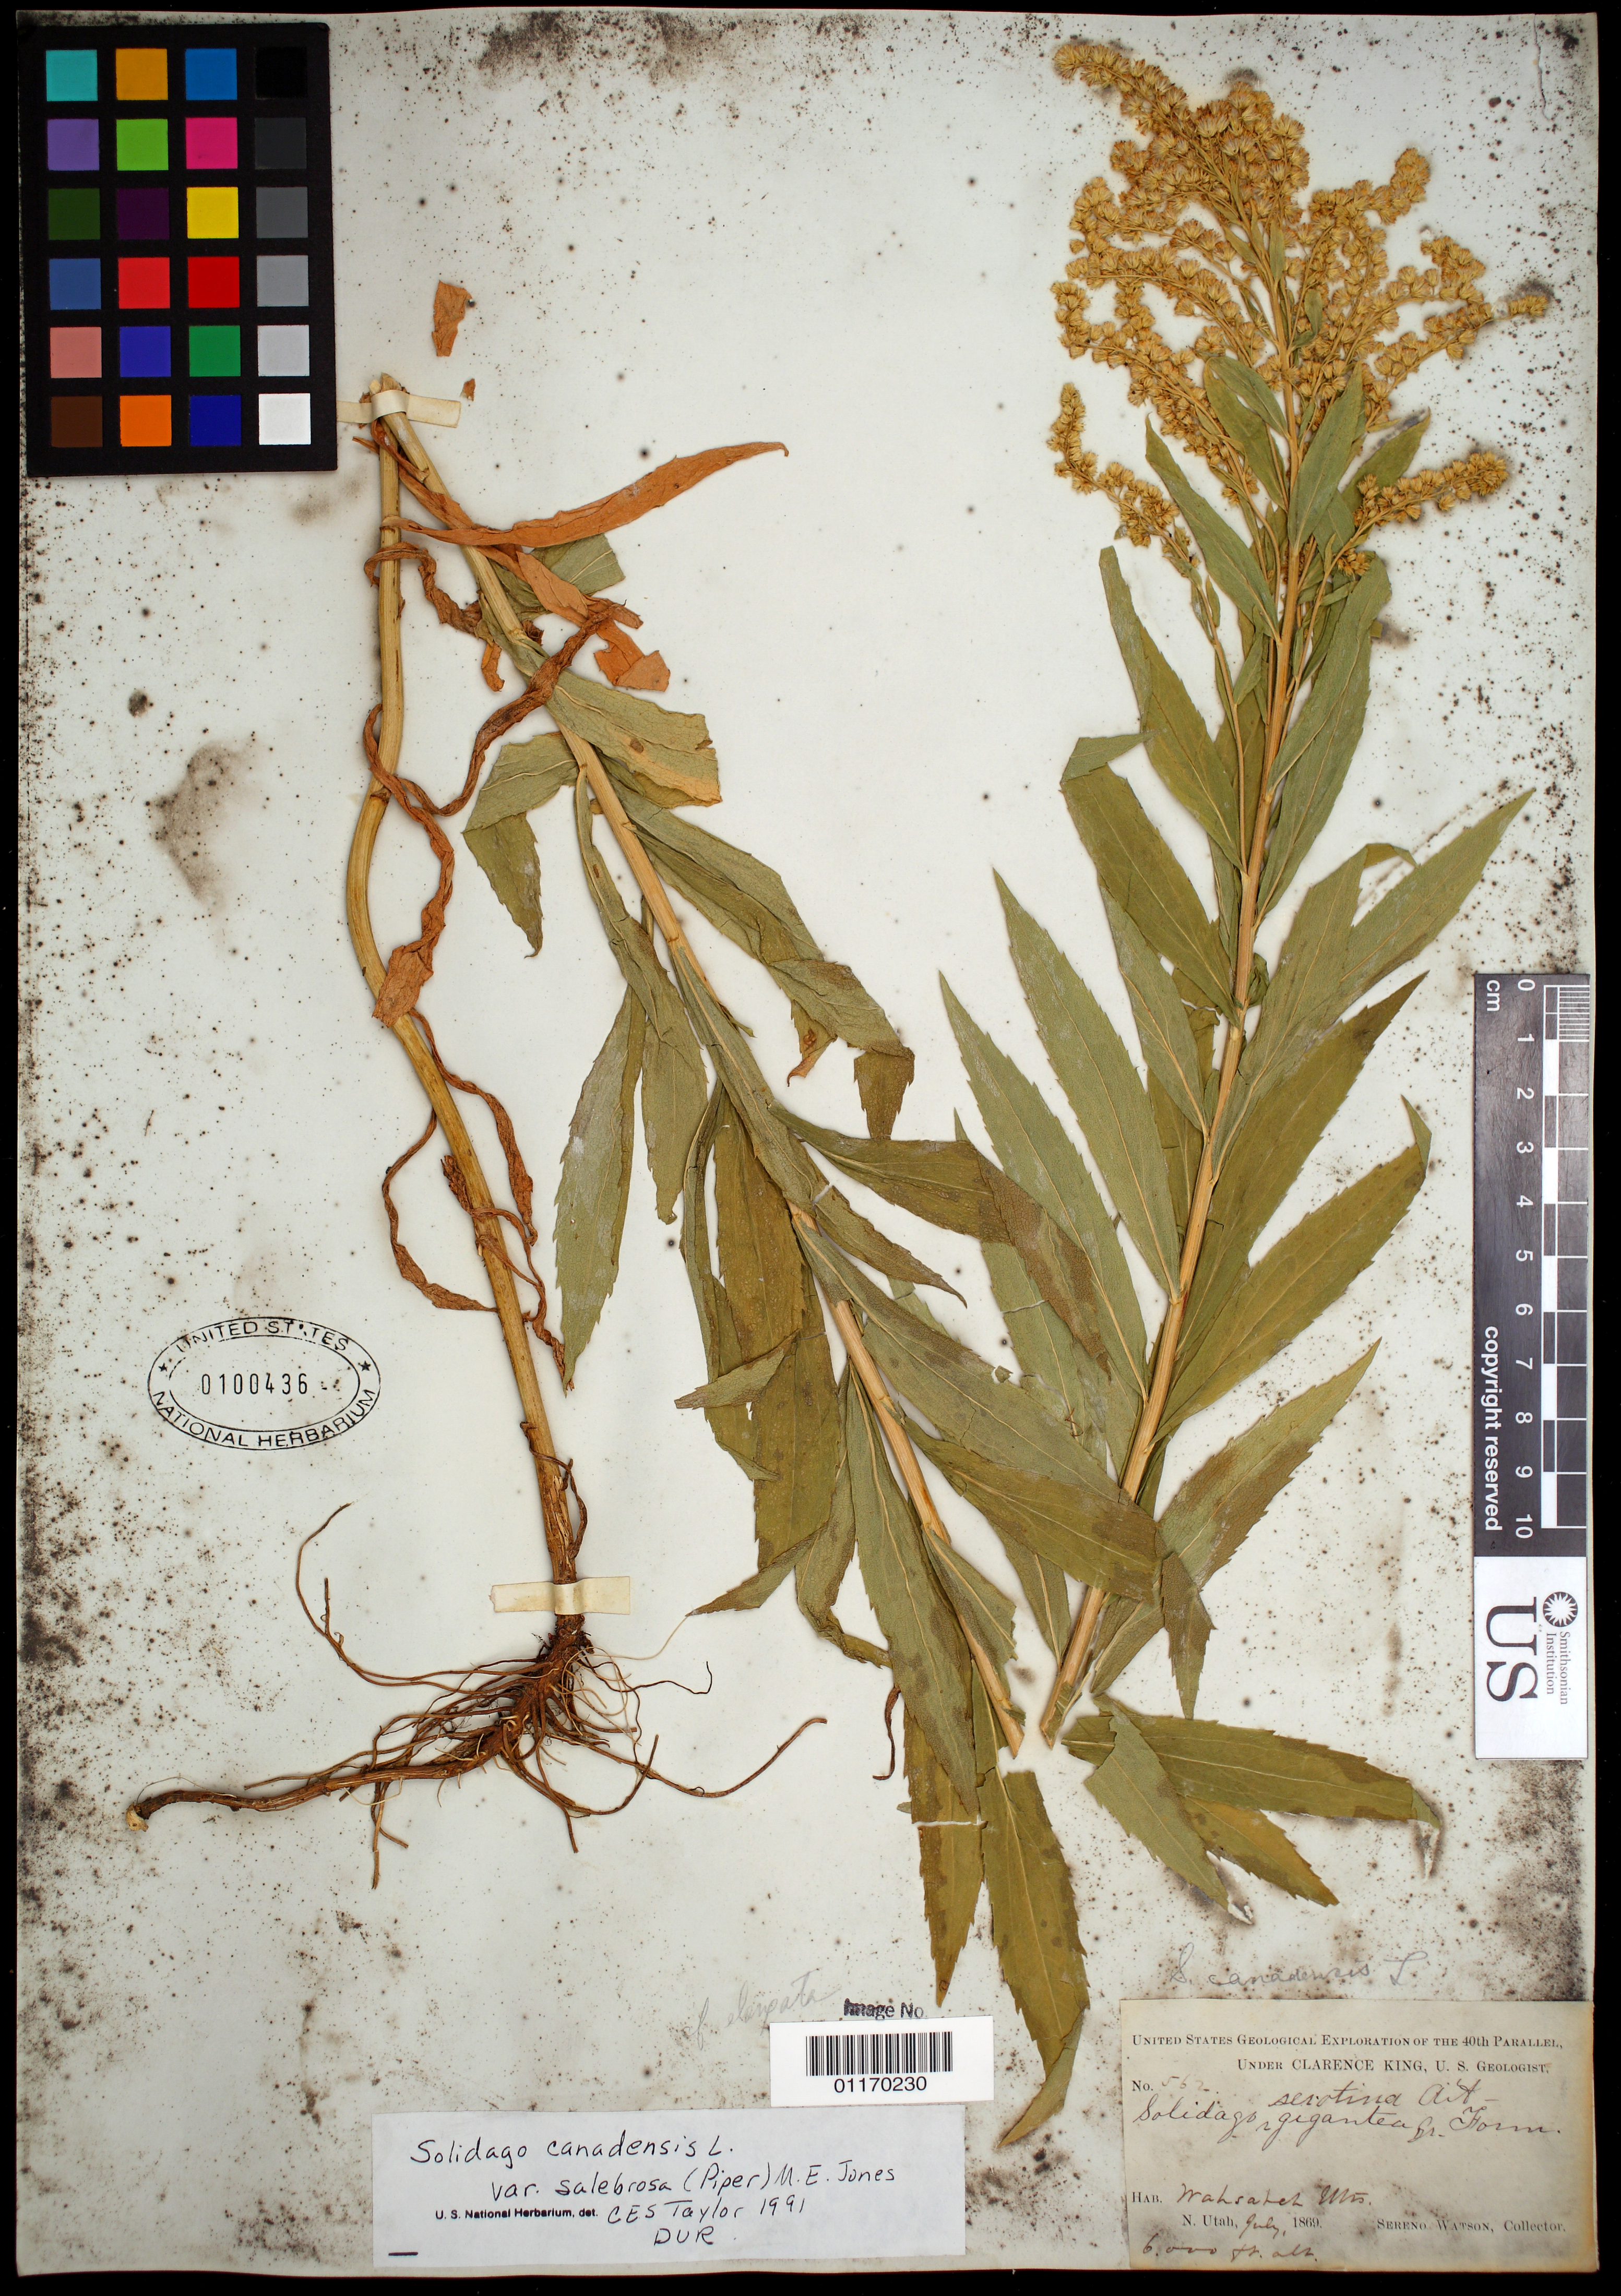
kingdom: Plantae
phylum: Tracheophyta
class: Magnoliopsida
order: Asterales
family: Asteraceae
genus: Solidago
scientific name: Solidago canadensis var. salebrosa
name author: (Piper) M.E. Jones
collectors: S. Watson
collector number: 562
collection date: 1869-07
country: United States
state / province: Utah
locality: Wasatch Mts.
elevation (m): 1829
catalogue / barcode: US 100436